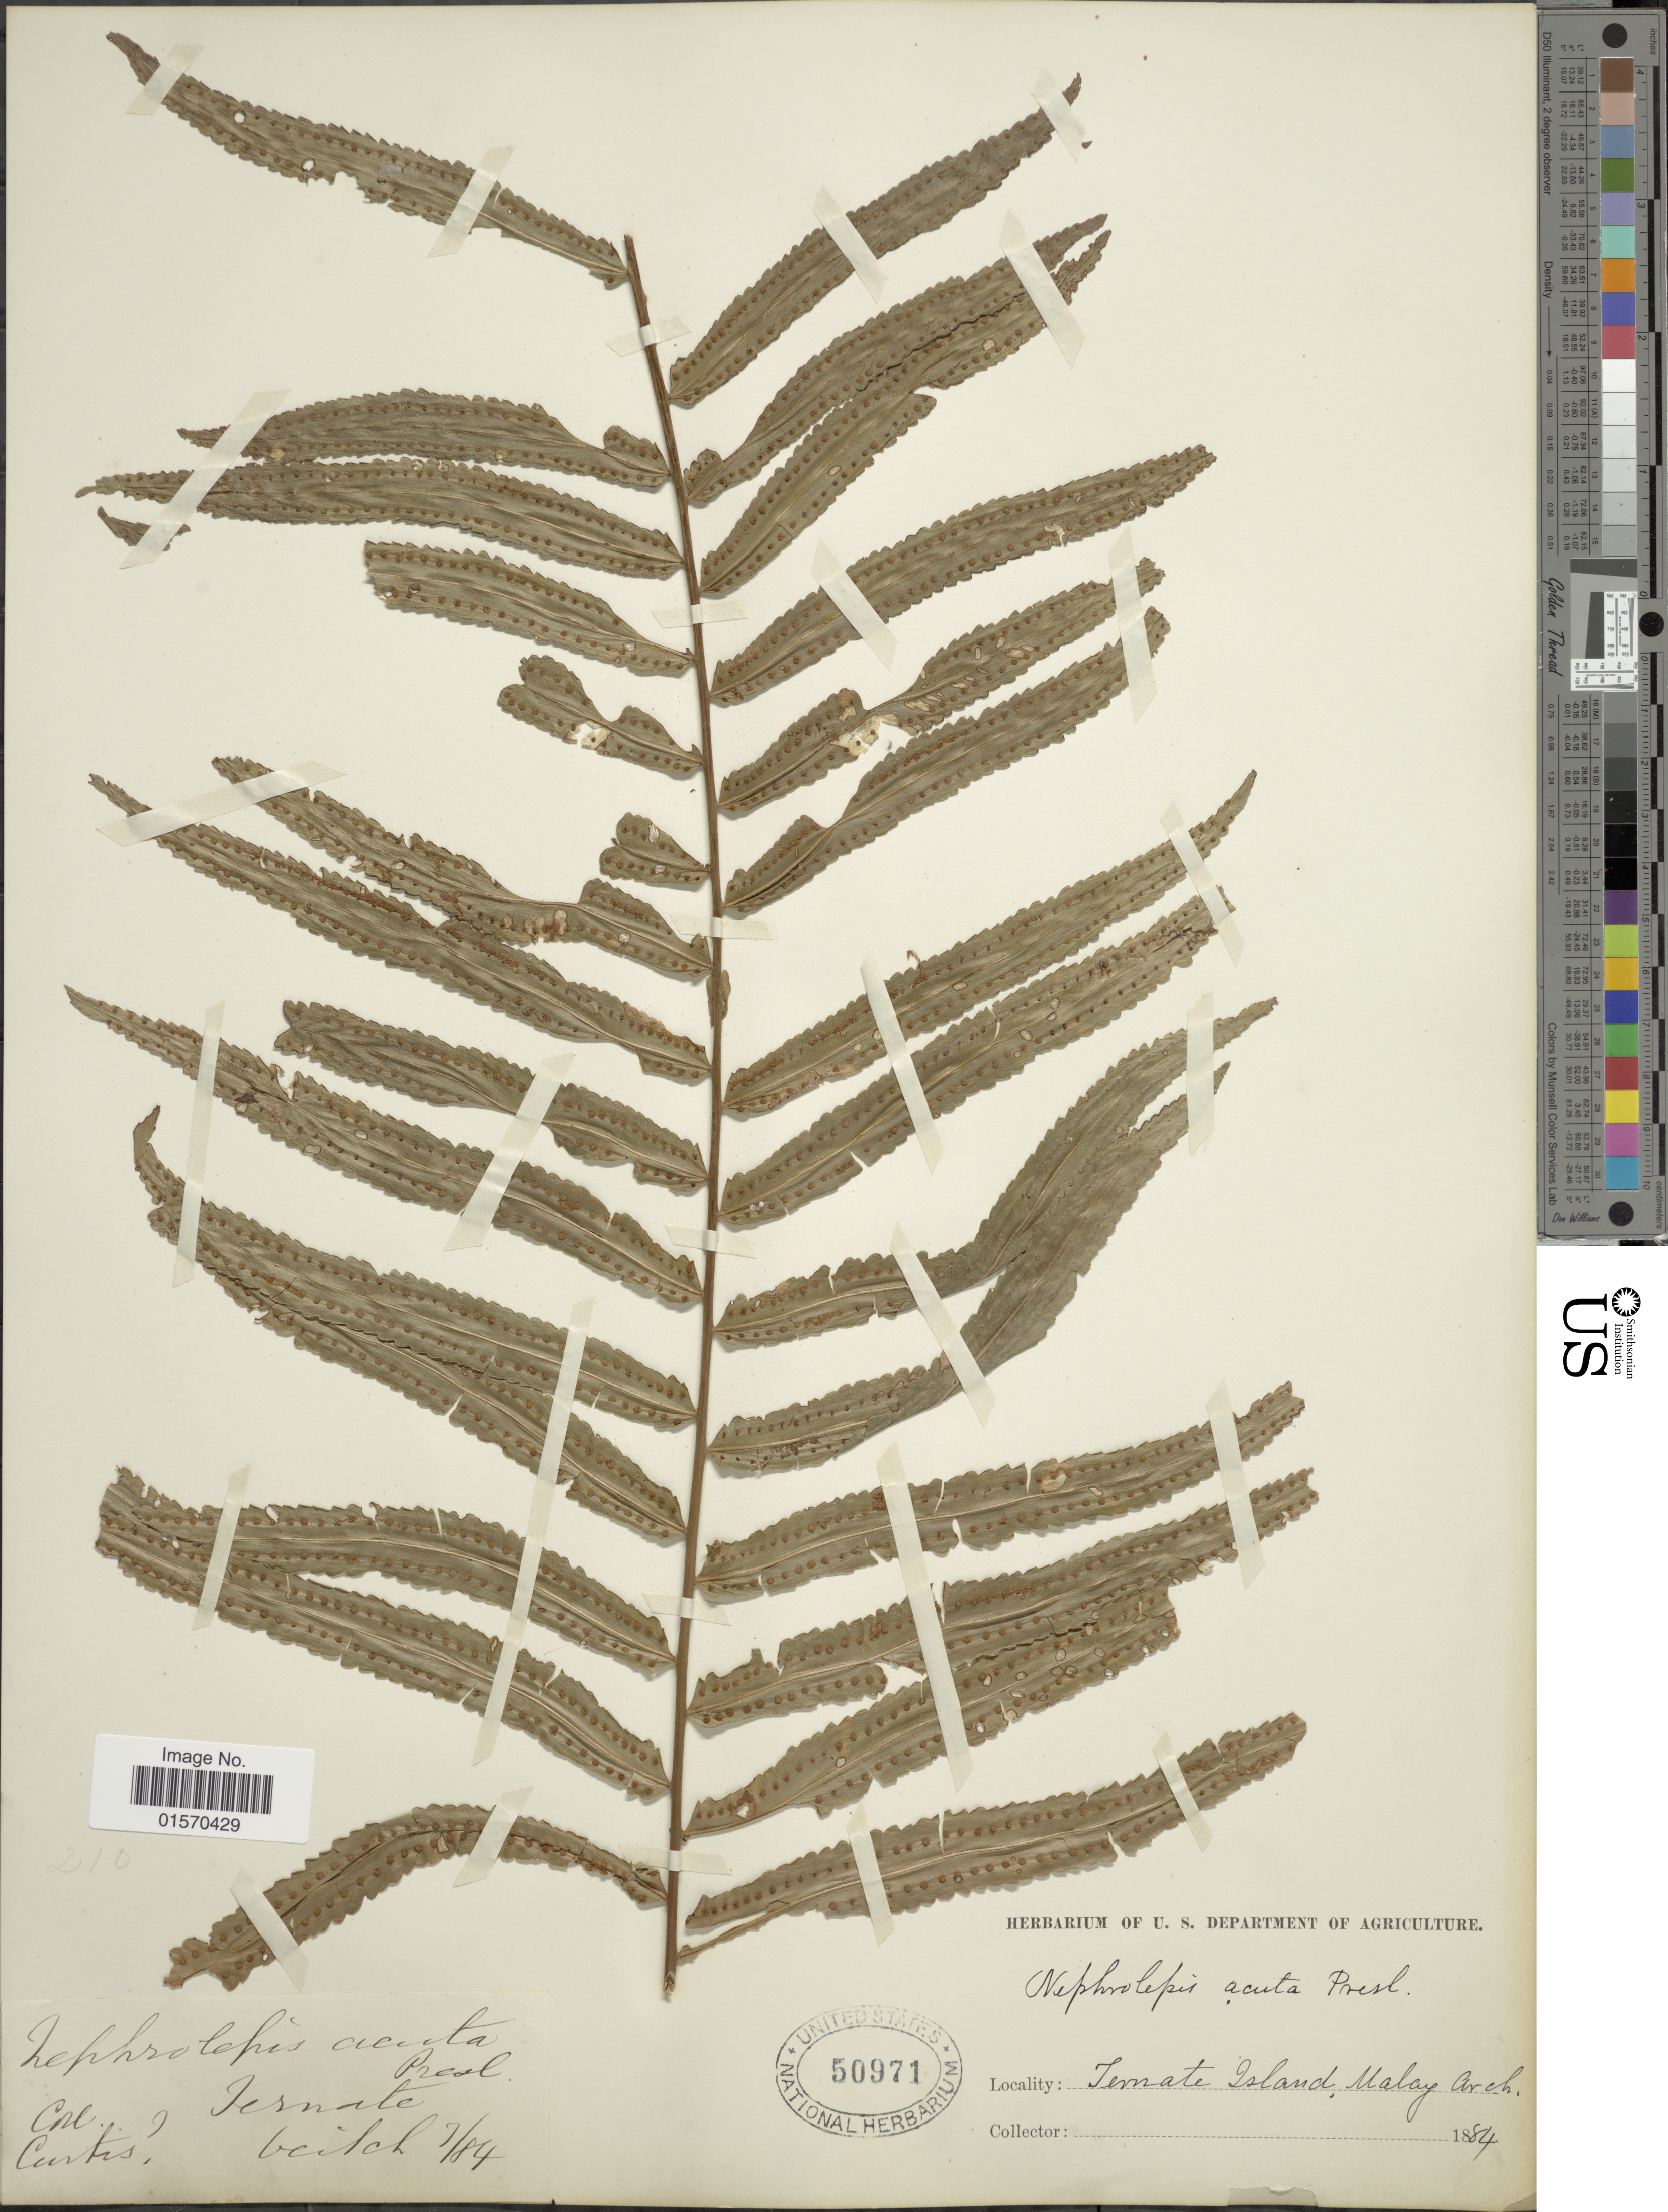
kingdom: Plantae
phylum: Tracheophyta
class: Polypodiopsida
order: Polypodiales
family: Nephrolepidaceae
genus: Nephrolepis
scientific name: Nephrolepis biserrata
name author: (Sw.) Schott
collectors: -. Curtiss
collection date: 1884-07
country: Malaysia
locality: Iernate Island, Malay Arch.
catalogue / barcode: US 50971